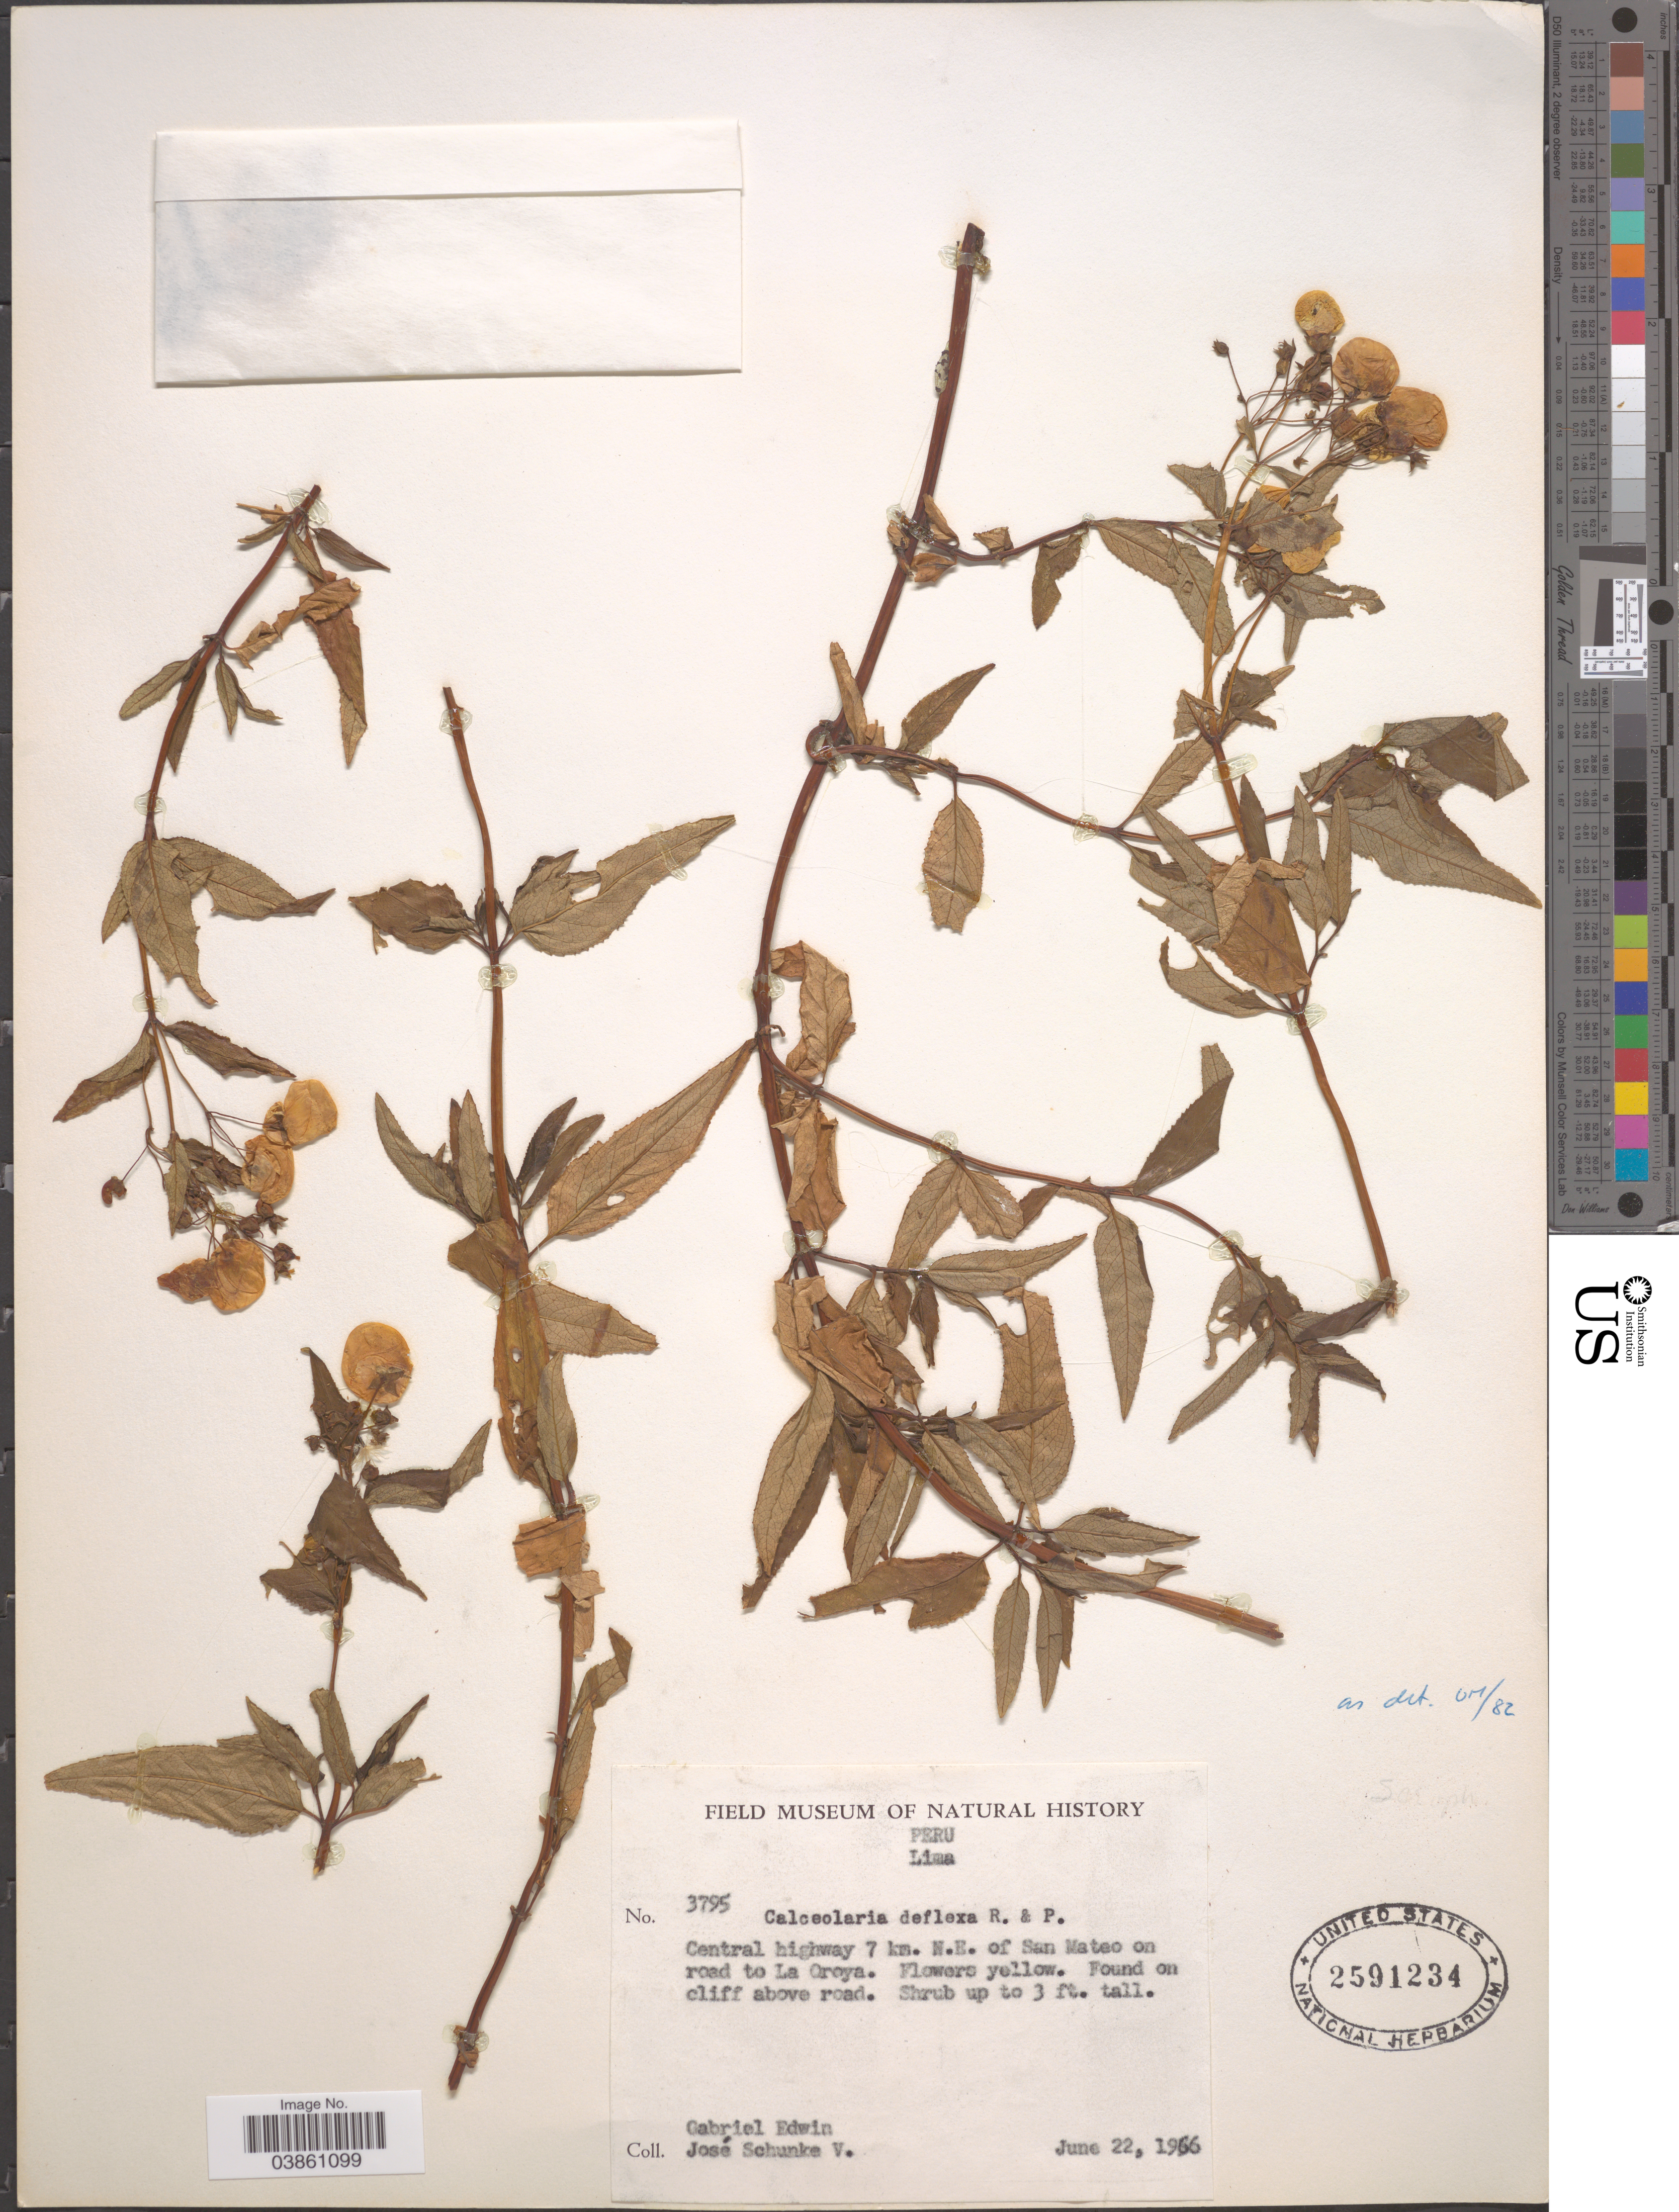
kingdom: Plantae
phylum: Tracheophyta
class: Magnoliopsida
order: Lamiales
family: Calceolariaceae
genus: Calceolaria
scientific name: Calceolaria deflexa subsp. deflexa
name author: Ruiz & Pav.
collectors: G. Edwin & J. Schunke Vigo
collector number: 3795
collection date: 1966-06-22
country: Peru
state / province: Lima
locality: Central highway 7 km. N.E. of San Mateo on road to La Oroya.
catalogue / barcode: US 2591234